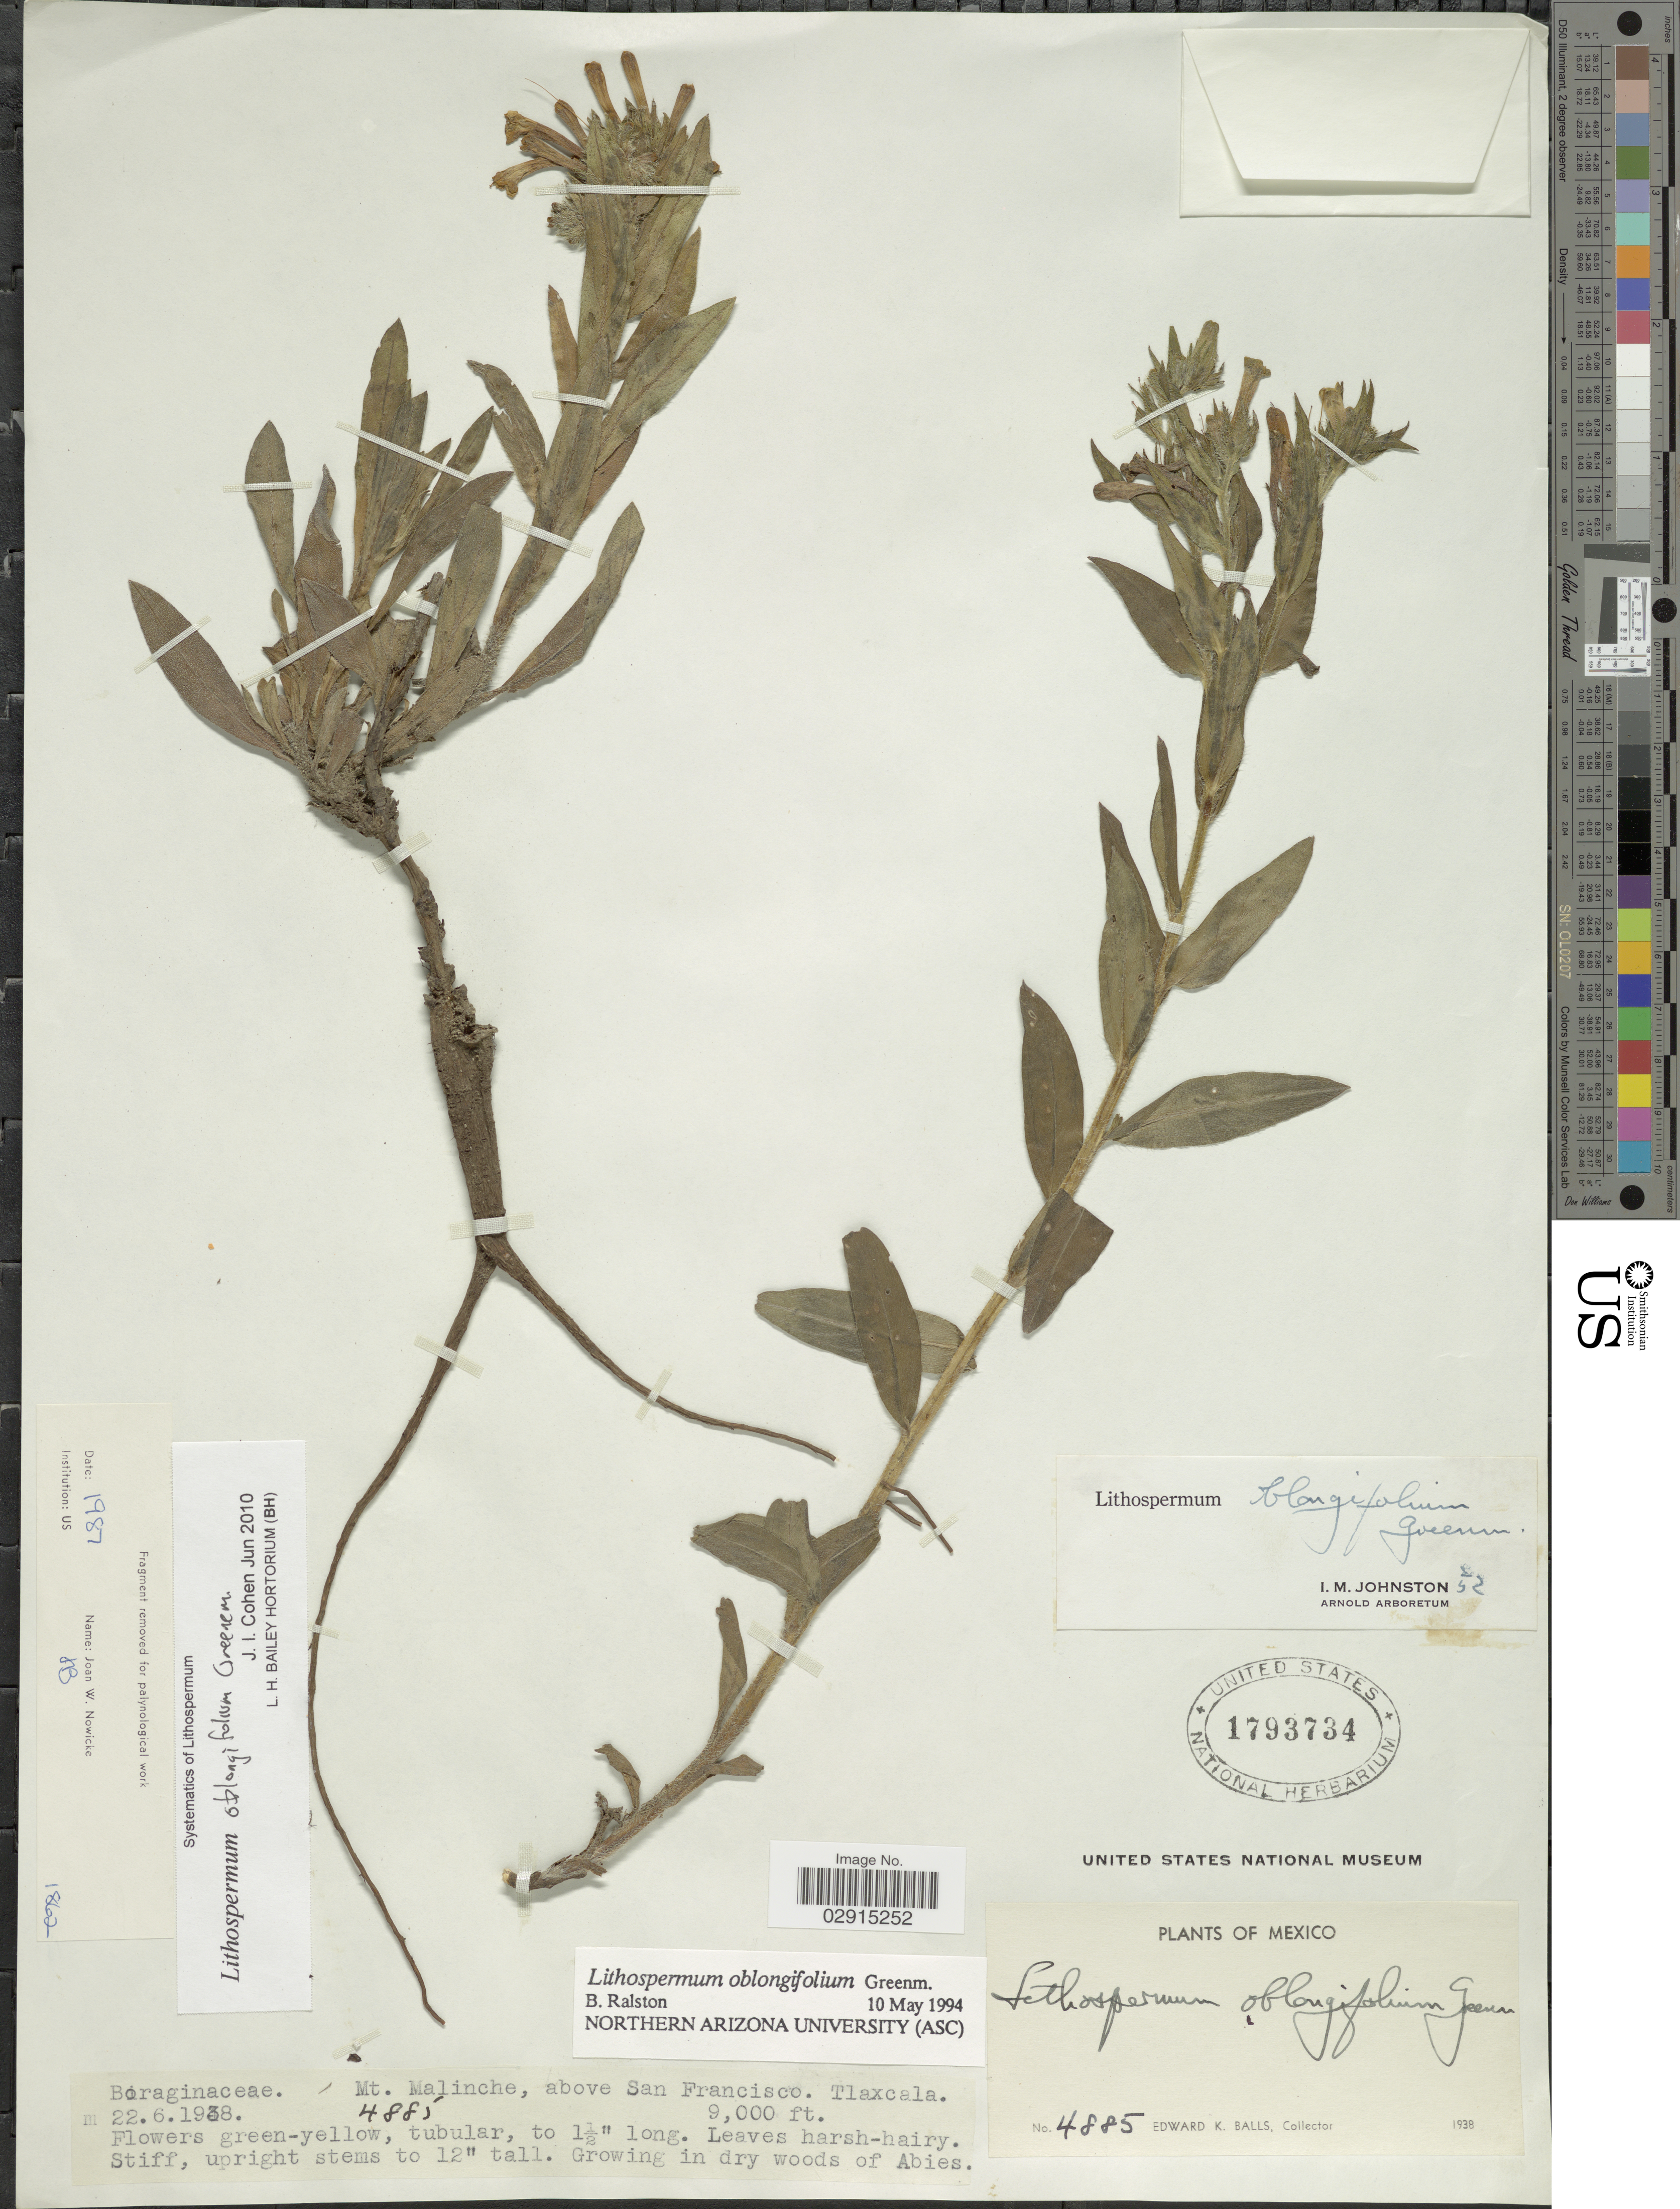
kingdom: Plantae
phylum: Tracheophyta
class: Magnoliopsida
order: Boraginales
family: Boraginaceae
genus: Lithospermum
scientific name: Lithospermum oblongifolium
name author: Greenm.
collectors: E. K. Balls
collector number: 4885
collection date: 1938-06-22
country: Mexico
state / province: Tlaxcala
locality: Mt. Malinche, above San Francisco, Tlaxcala.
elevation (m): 2743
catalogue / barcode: US 1793734